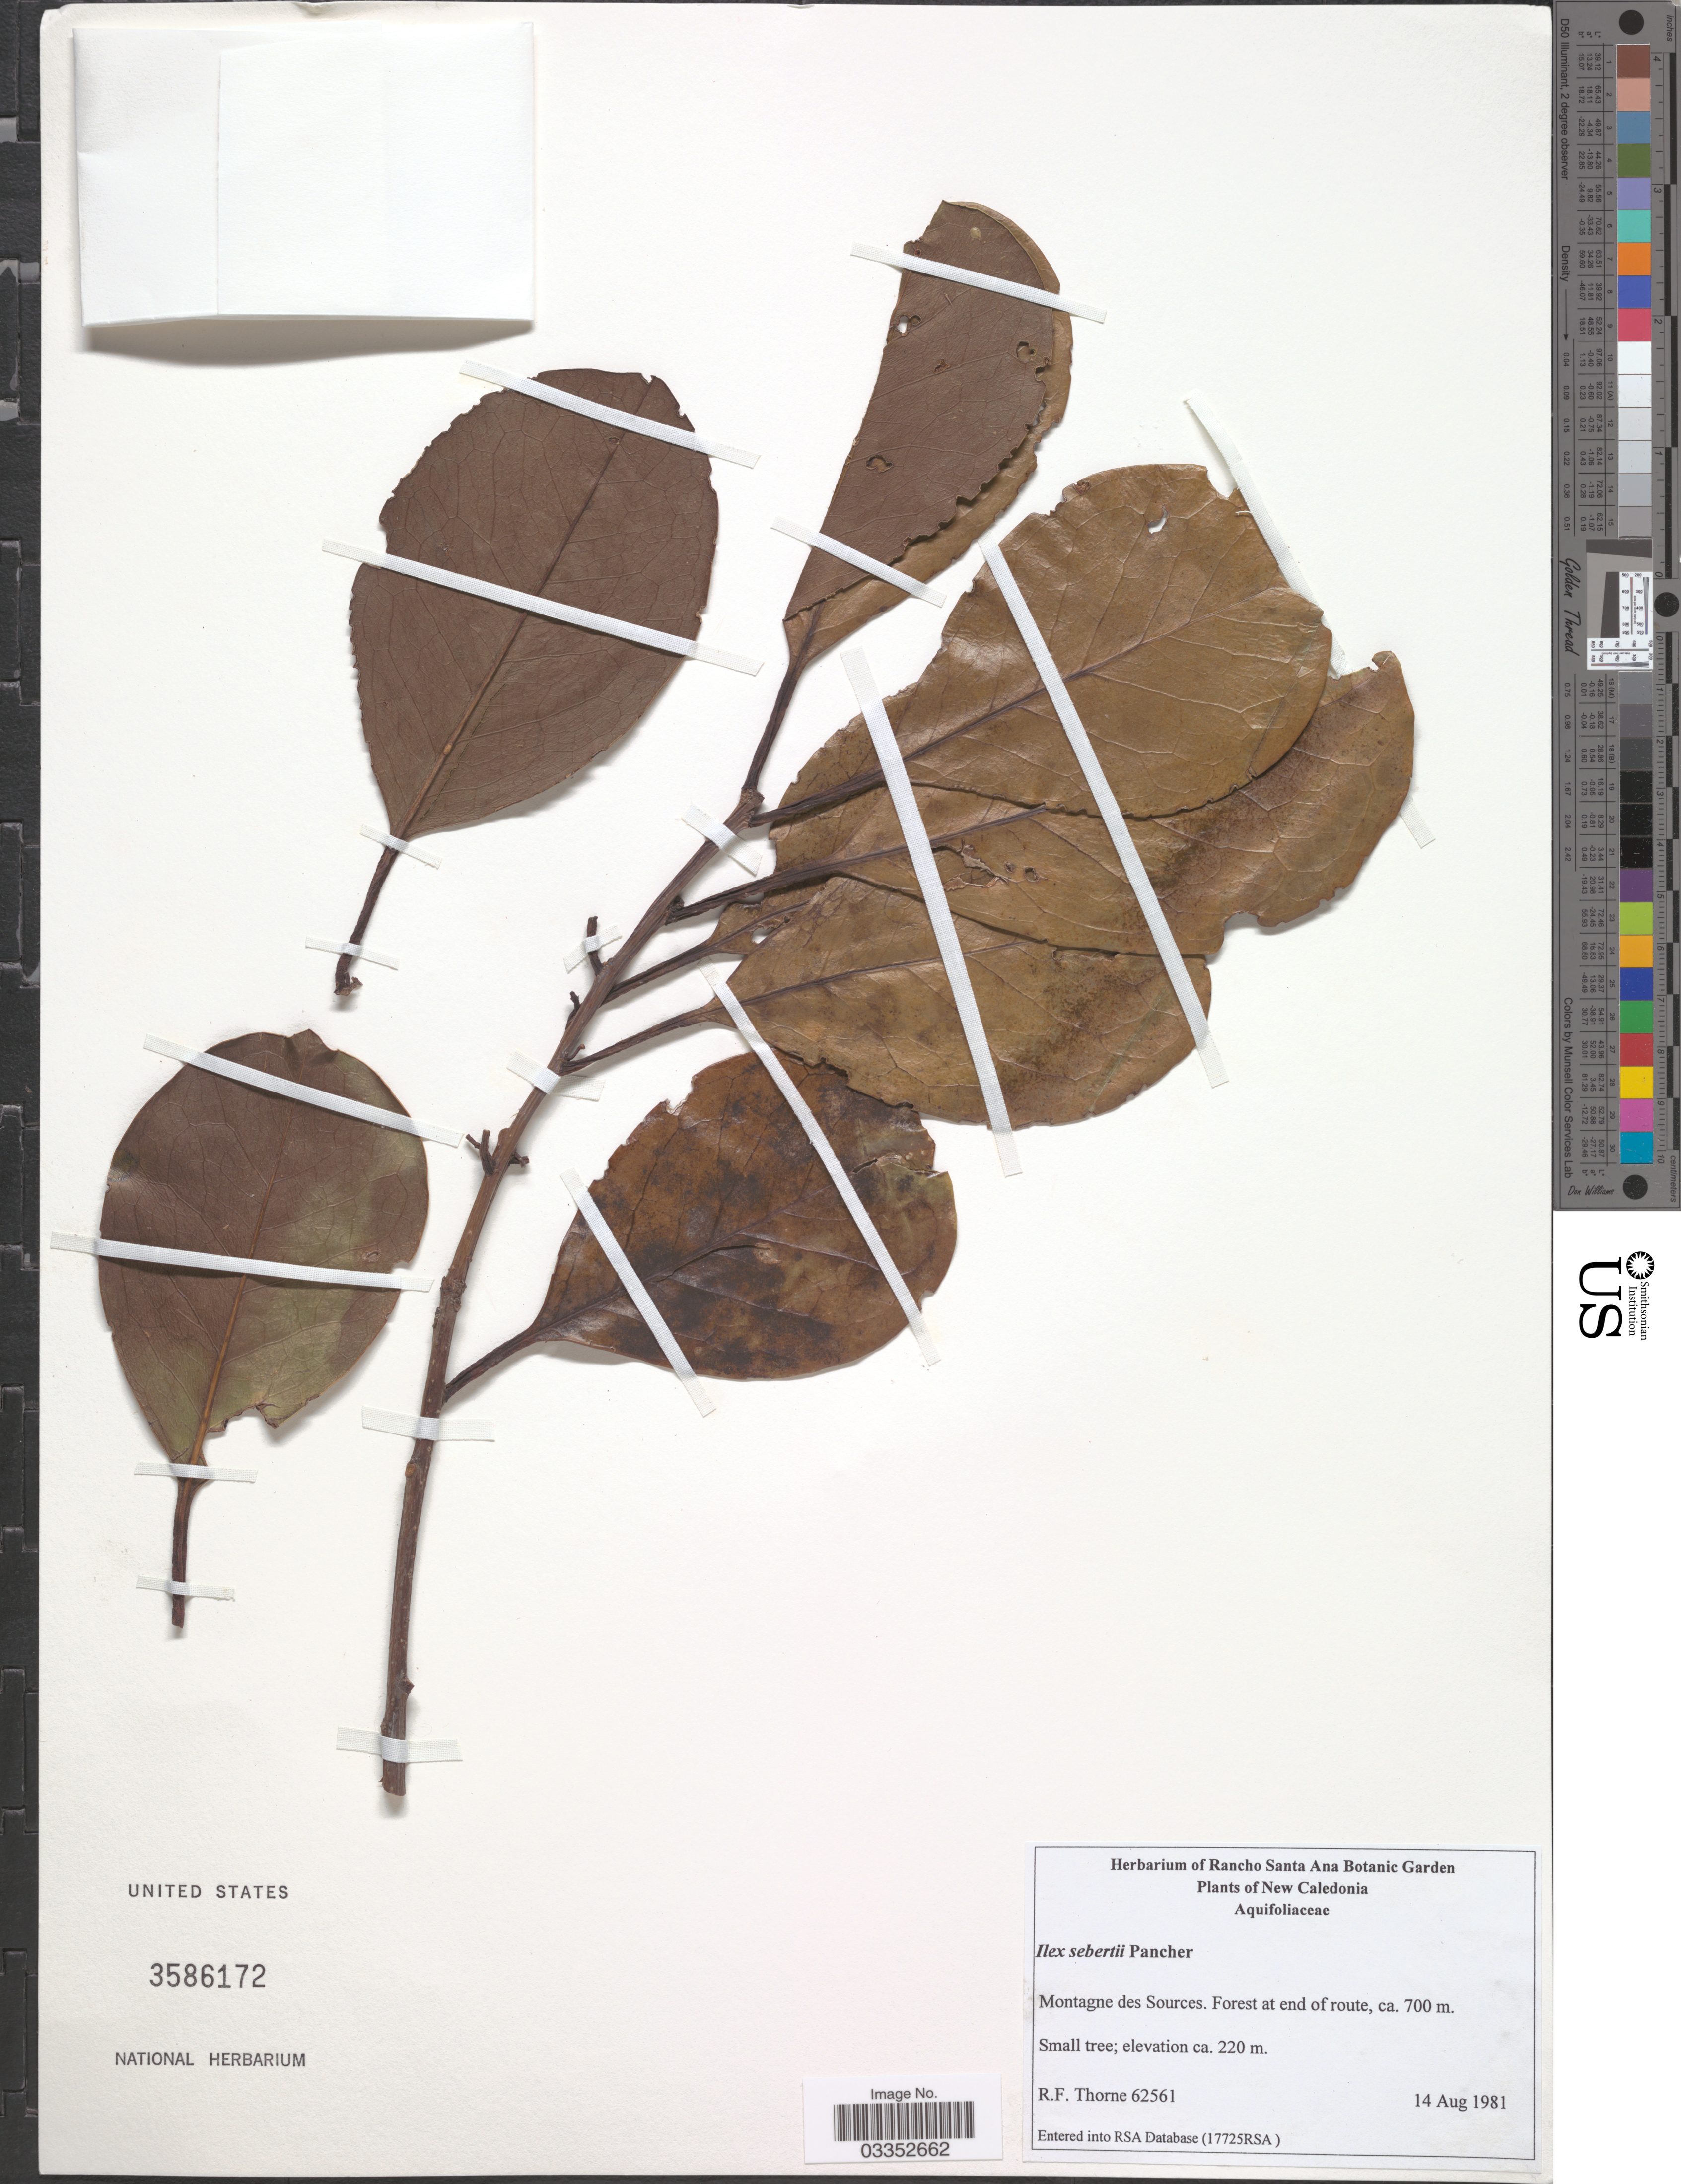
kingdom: Plantae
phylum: Tracheophyta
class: Magnoliopsida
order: Aquifoliales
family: Aquifoliaceae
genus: Ilex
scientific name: Ilex sebertii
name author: Pancher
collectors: R. Thorne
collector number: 62561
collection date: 1981-08-14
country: New Caledonia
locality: Montagne des Sources. Forest at end of route, ca. 700 m.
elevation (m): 220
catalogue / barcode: US 3586172